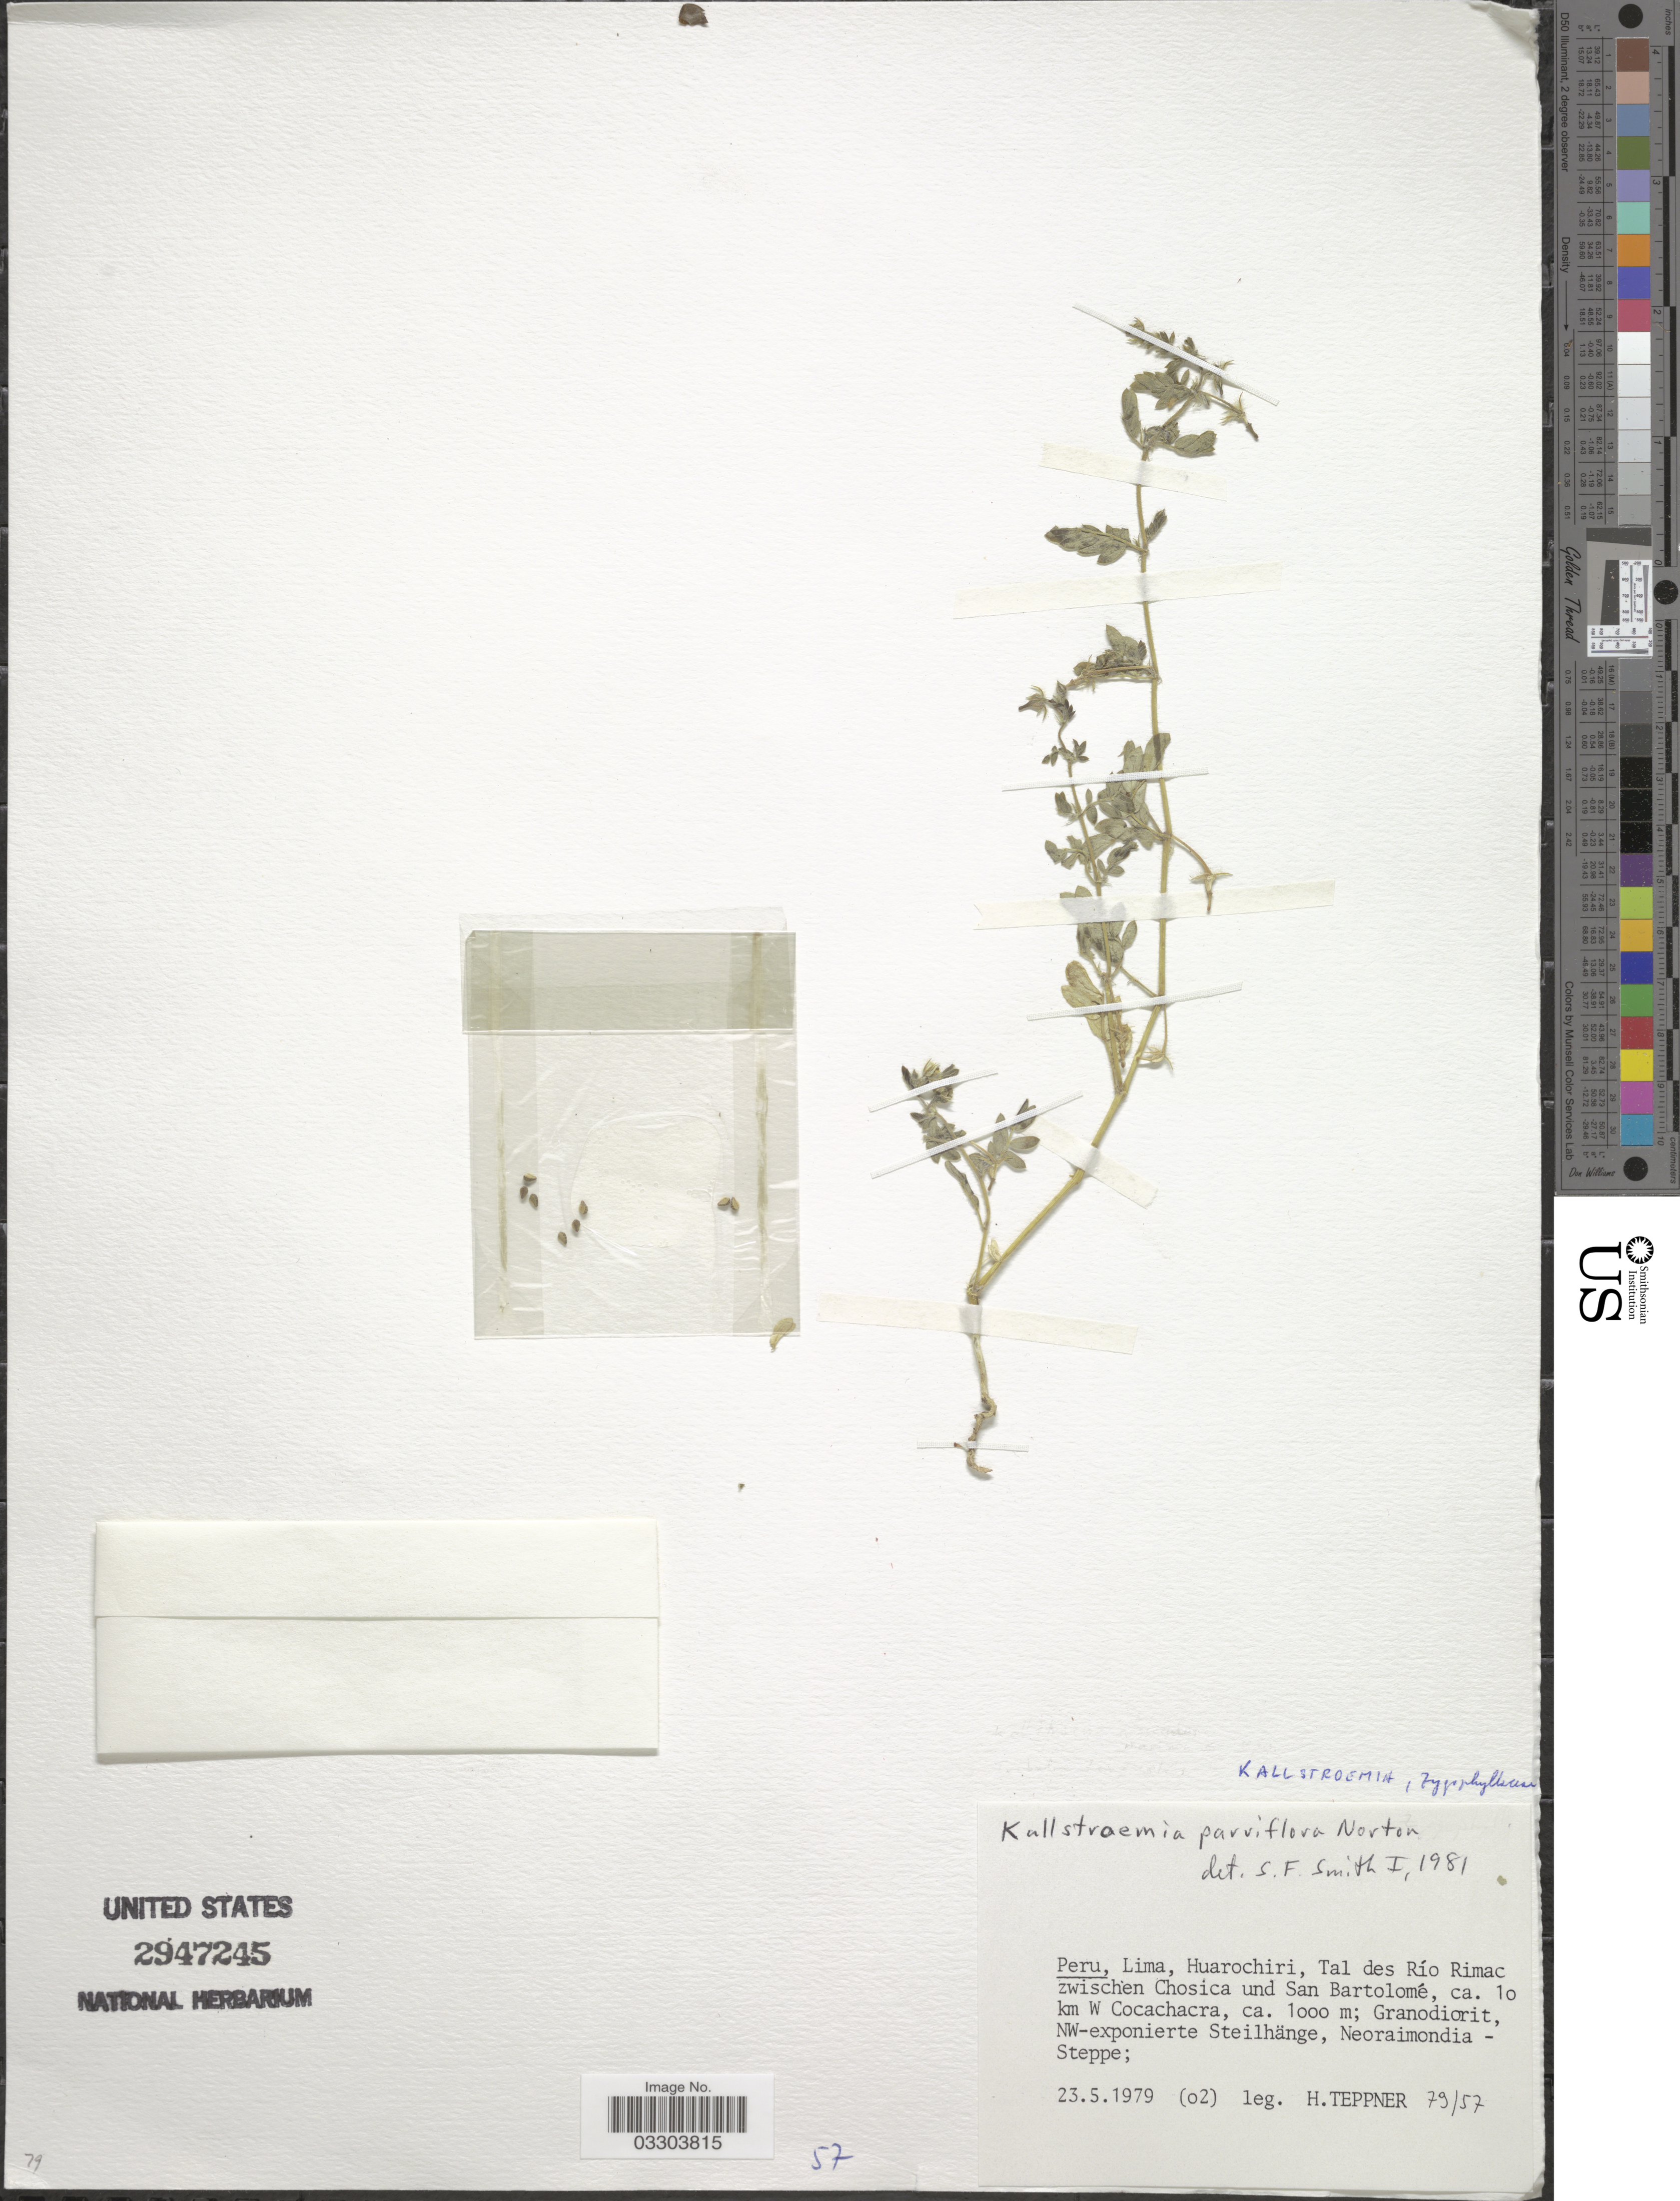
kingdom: Plantae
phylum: Tracheophyta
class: Magnoliopsida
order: Zygophyllales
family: Zygophyllaceae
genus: Kallstroemia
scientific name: Kallstroemia parviflora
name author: Norton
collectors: H. Teppner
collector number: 79/57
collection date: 1979-05-23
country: Peru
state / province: Lima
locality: Huarochiri, Tal des Río Rimac zwischen Chosica und San Bartolomé, ca. 10 km W Cocachacra.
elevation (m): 1000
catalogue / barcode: US 2947245